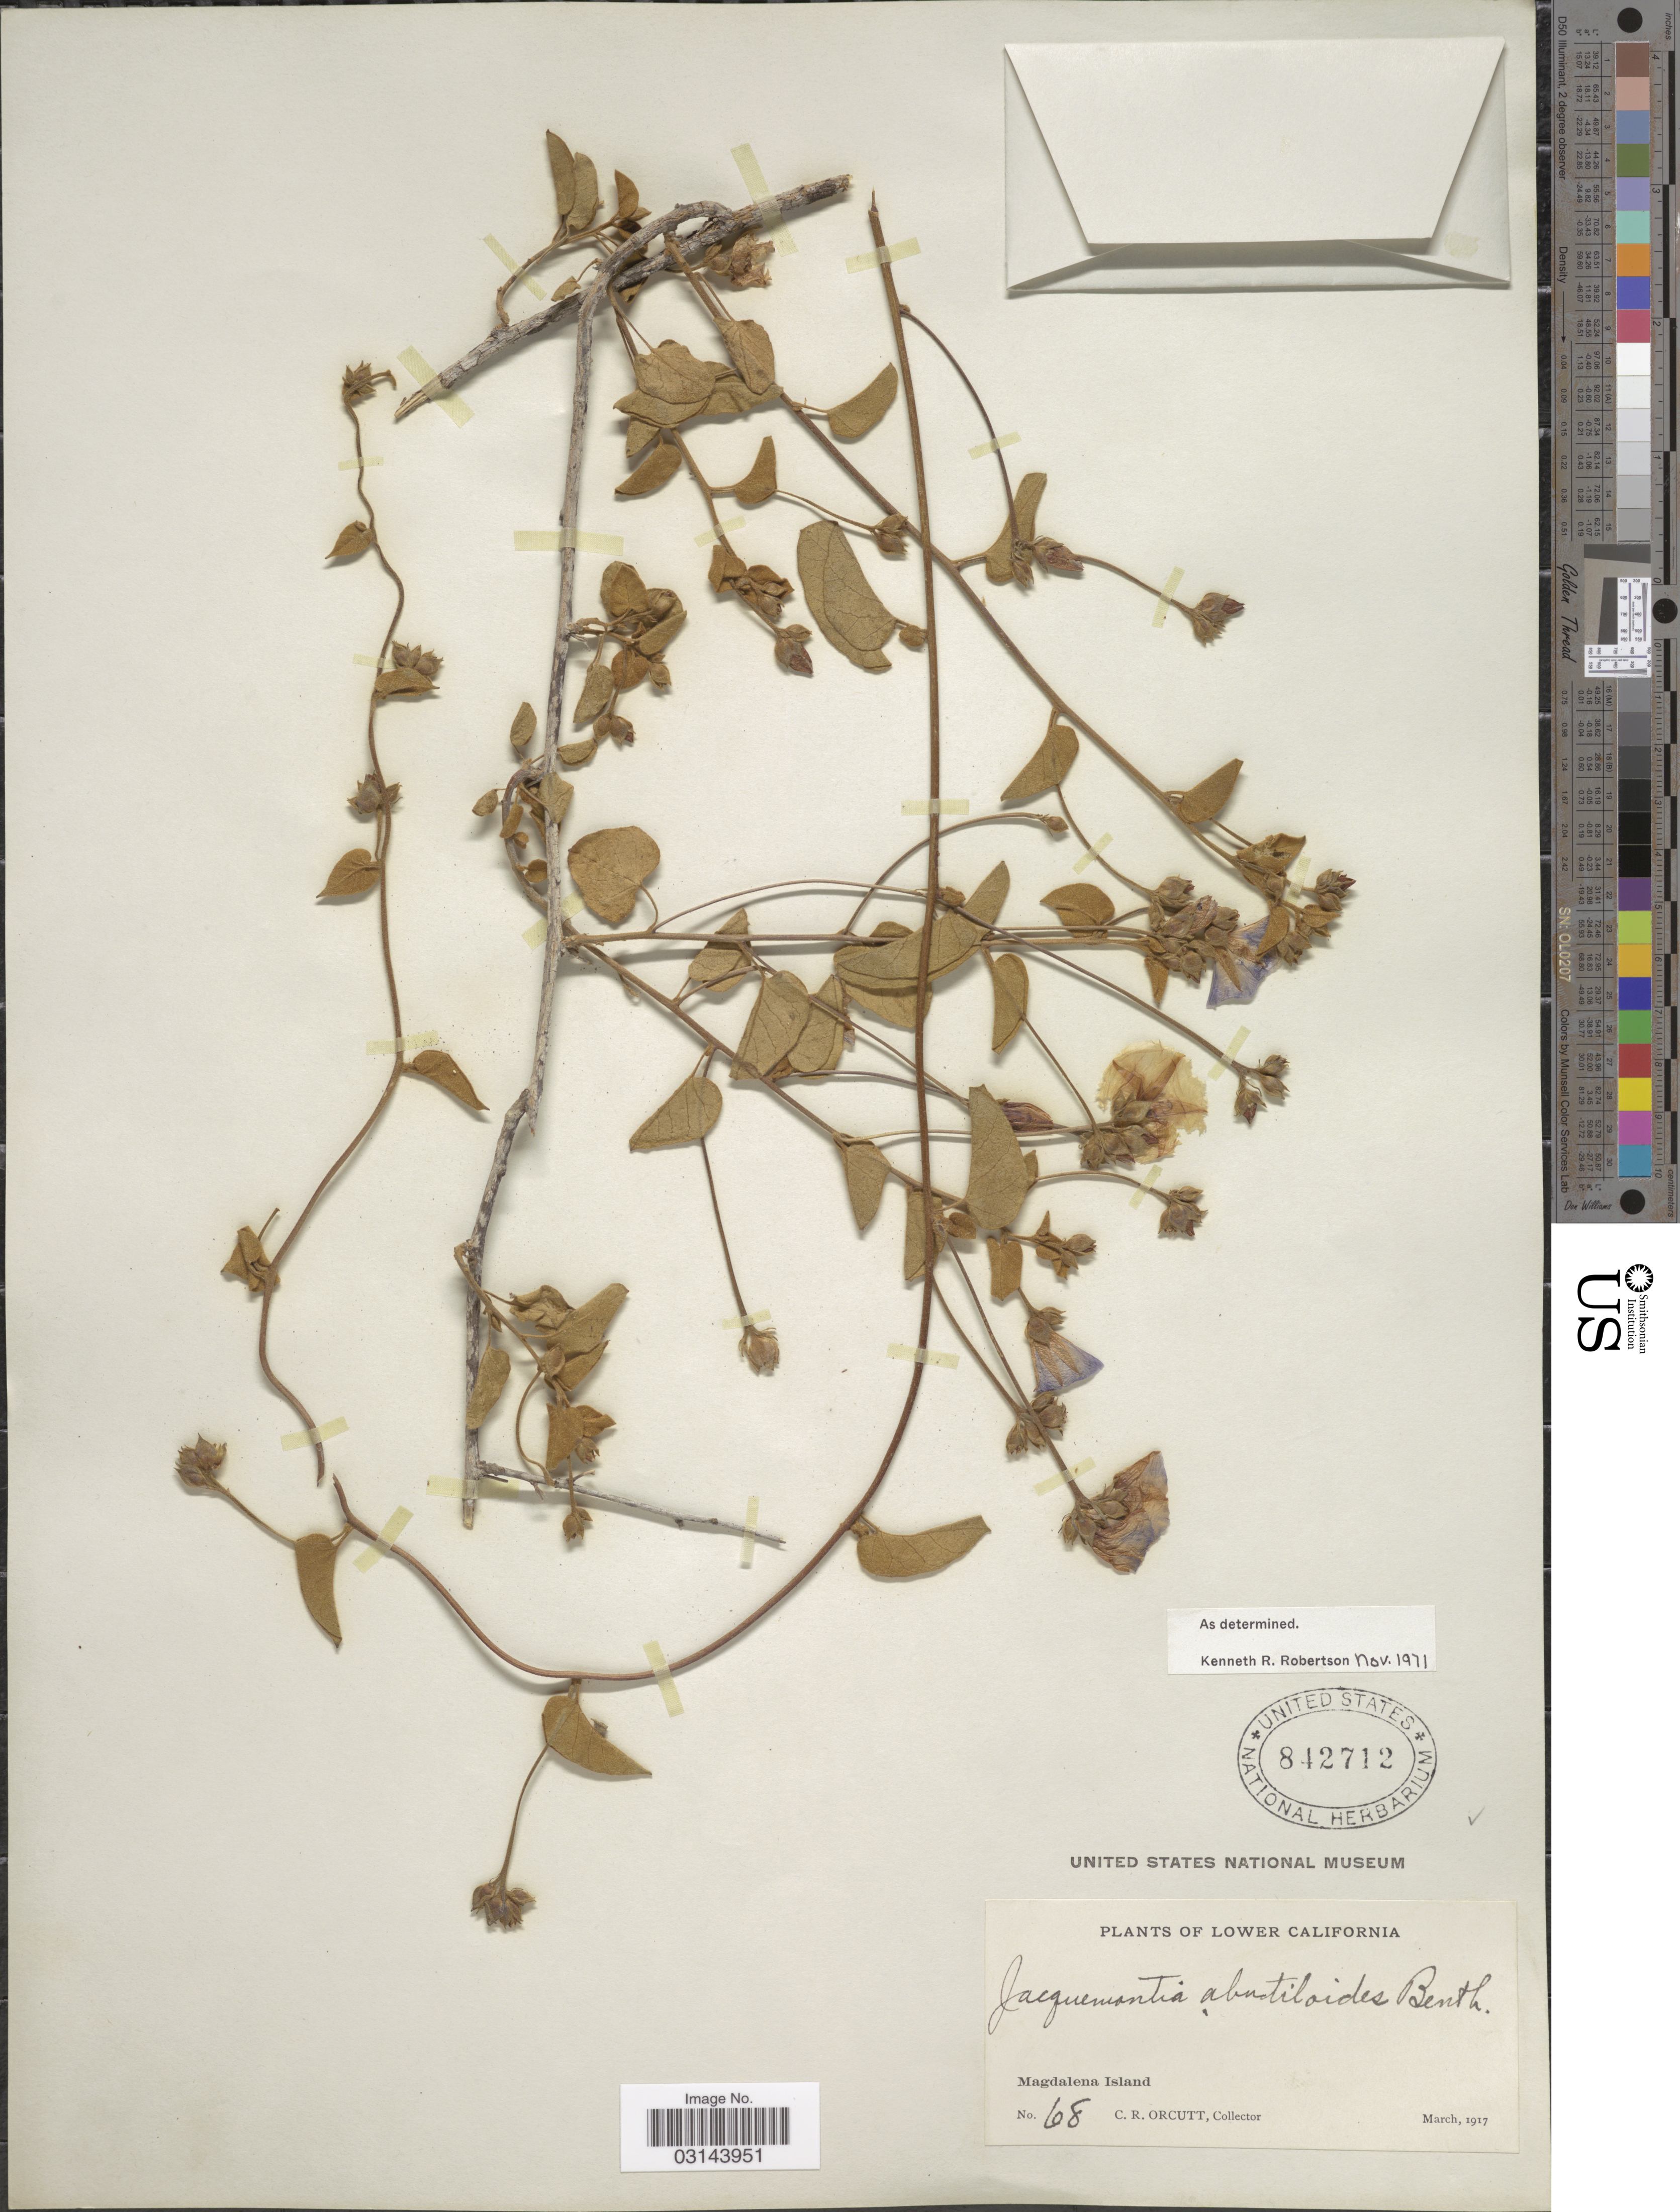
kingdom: Plantae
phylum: Tracheophyta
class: Magnoliopsida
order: Solanales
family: Convolvulaceae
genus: Jacquemontia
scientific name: Jacquemontia abutiloides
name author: Benth.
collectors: C. R. Orcutt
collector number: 68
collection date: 1917-03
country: Mexico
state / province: Baja California Sur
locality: Lower California. Magdalena Island.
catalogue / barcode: US 842712